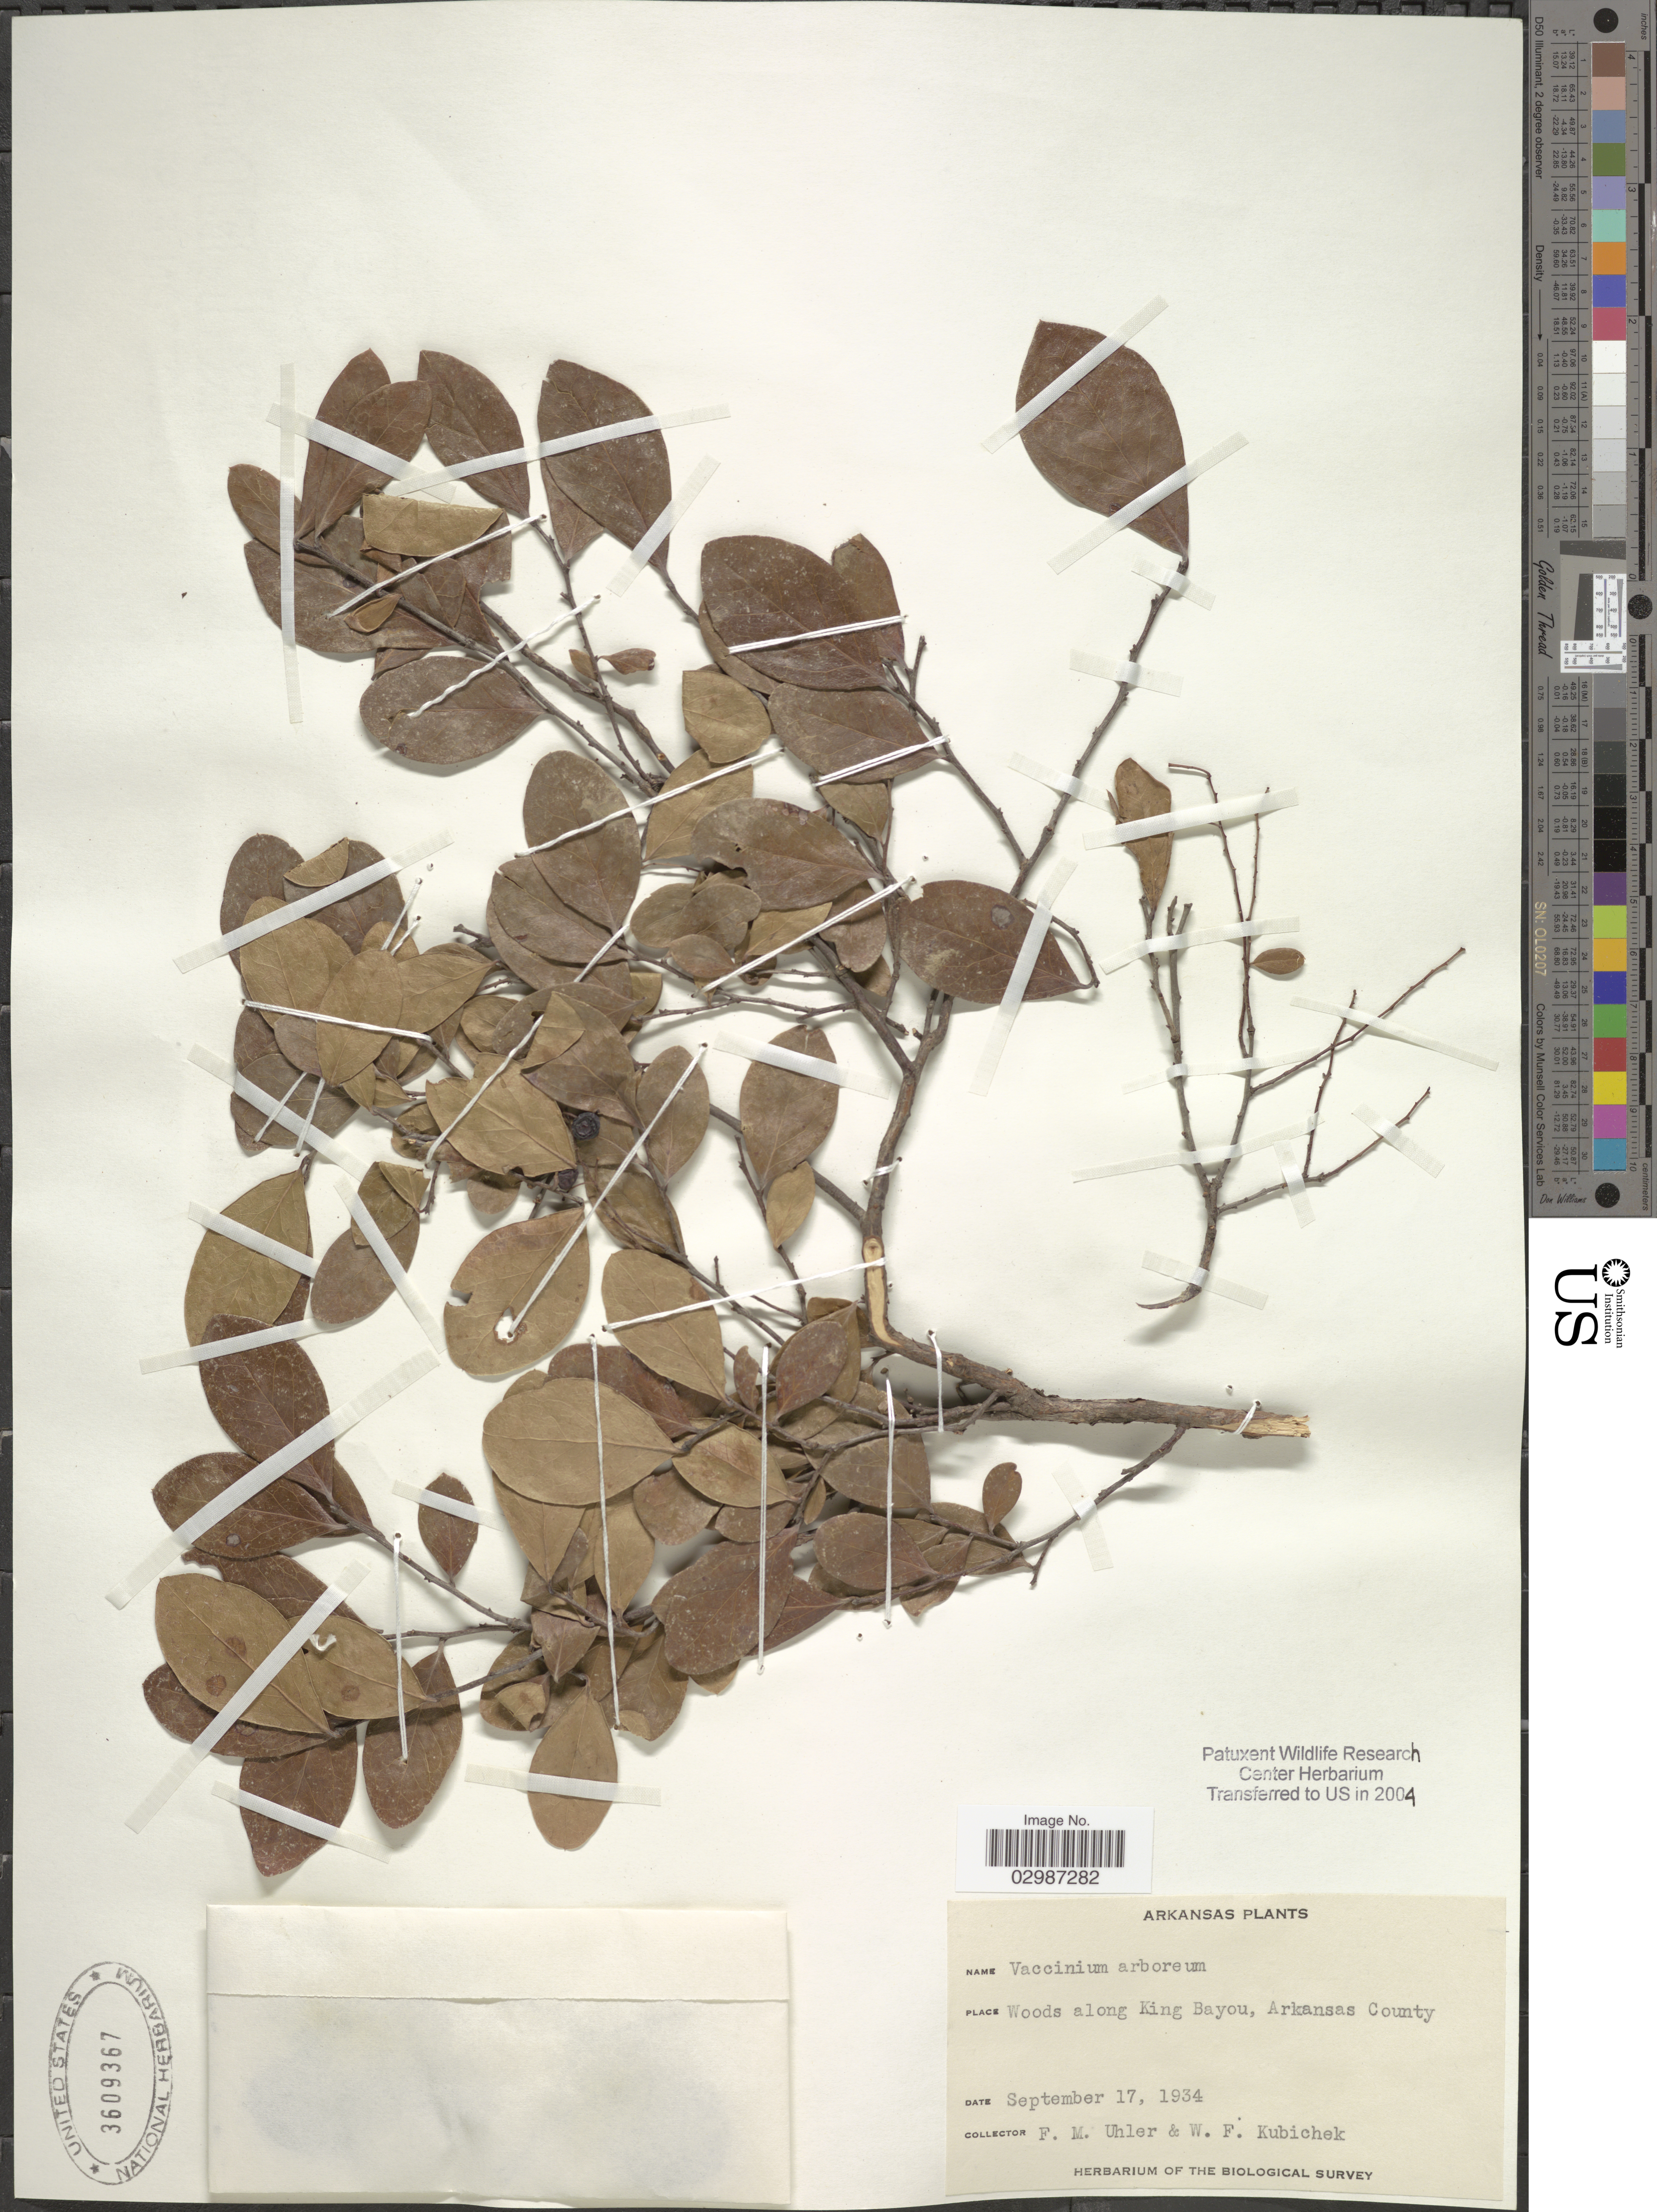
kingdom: Plantae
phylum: Tracheophyta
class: Magnoliopsida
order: Ericales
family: Ericaceae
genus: Vaccinium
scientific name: Vaccinium arboreum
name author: Marshall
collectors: F. M. Uhler & W. Kubichek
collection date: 1934-09-17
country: United States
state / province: Arkansas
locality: Woods along King Bayou, Arkansas County.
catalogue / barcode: US 3609367